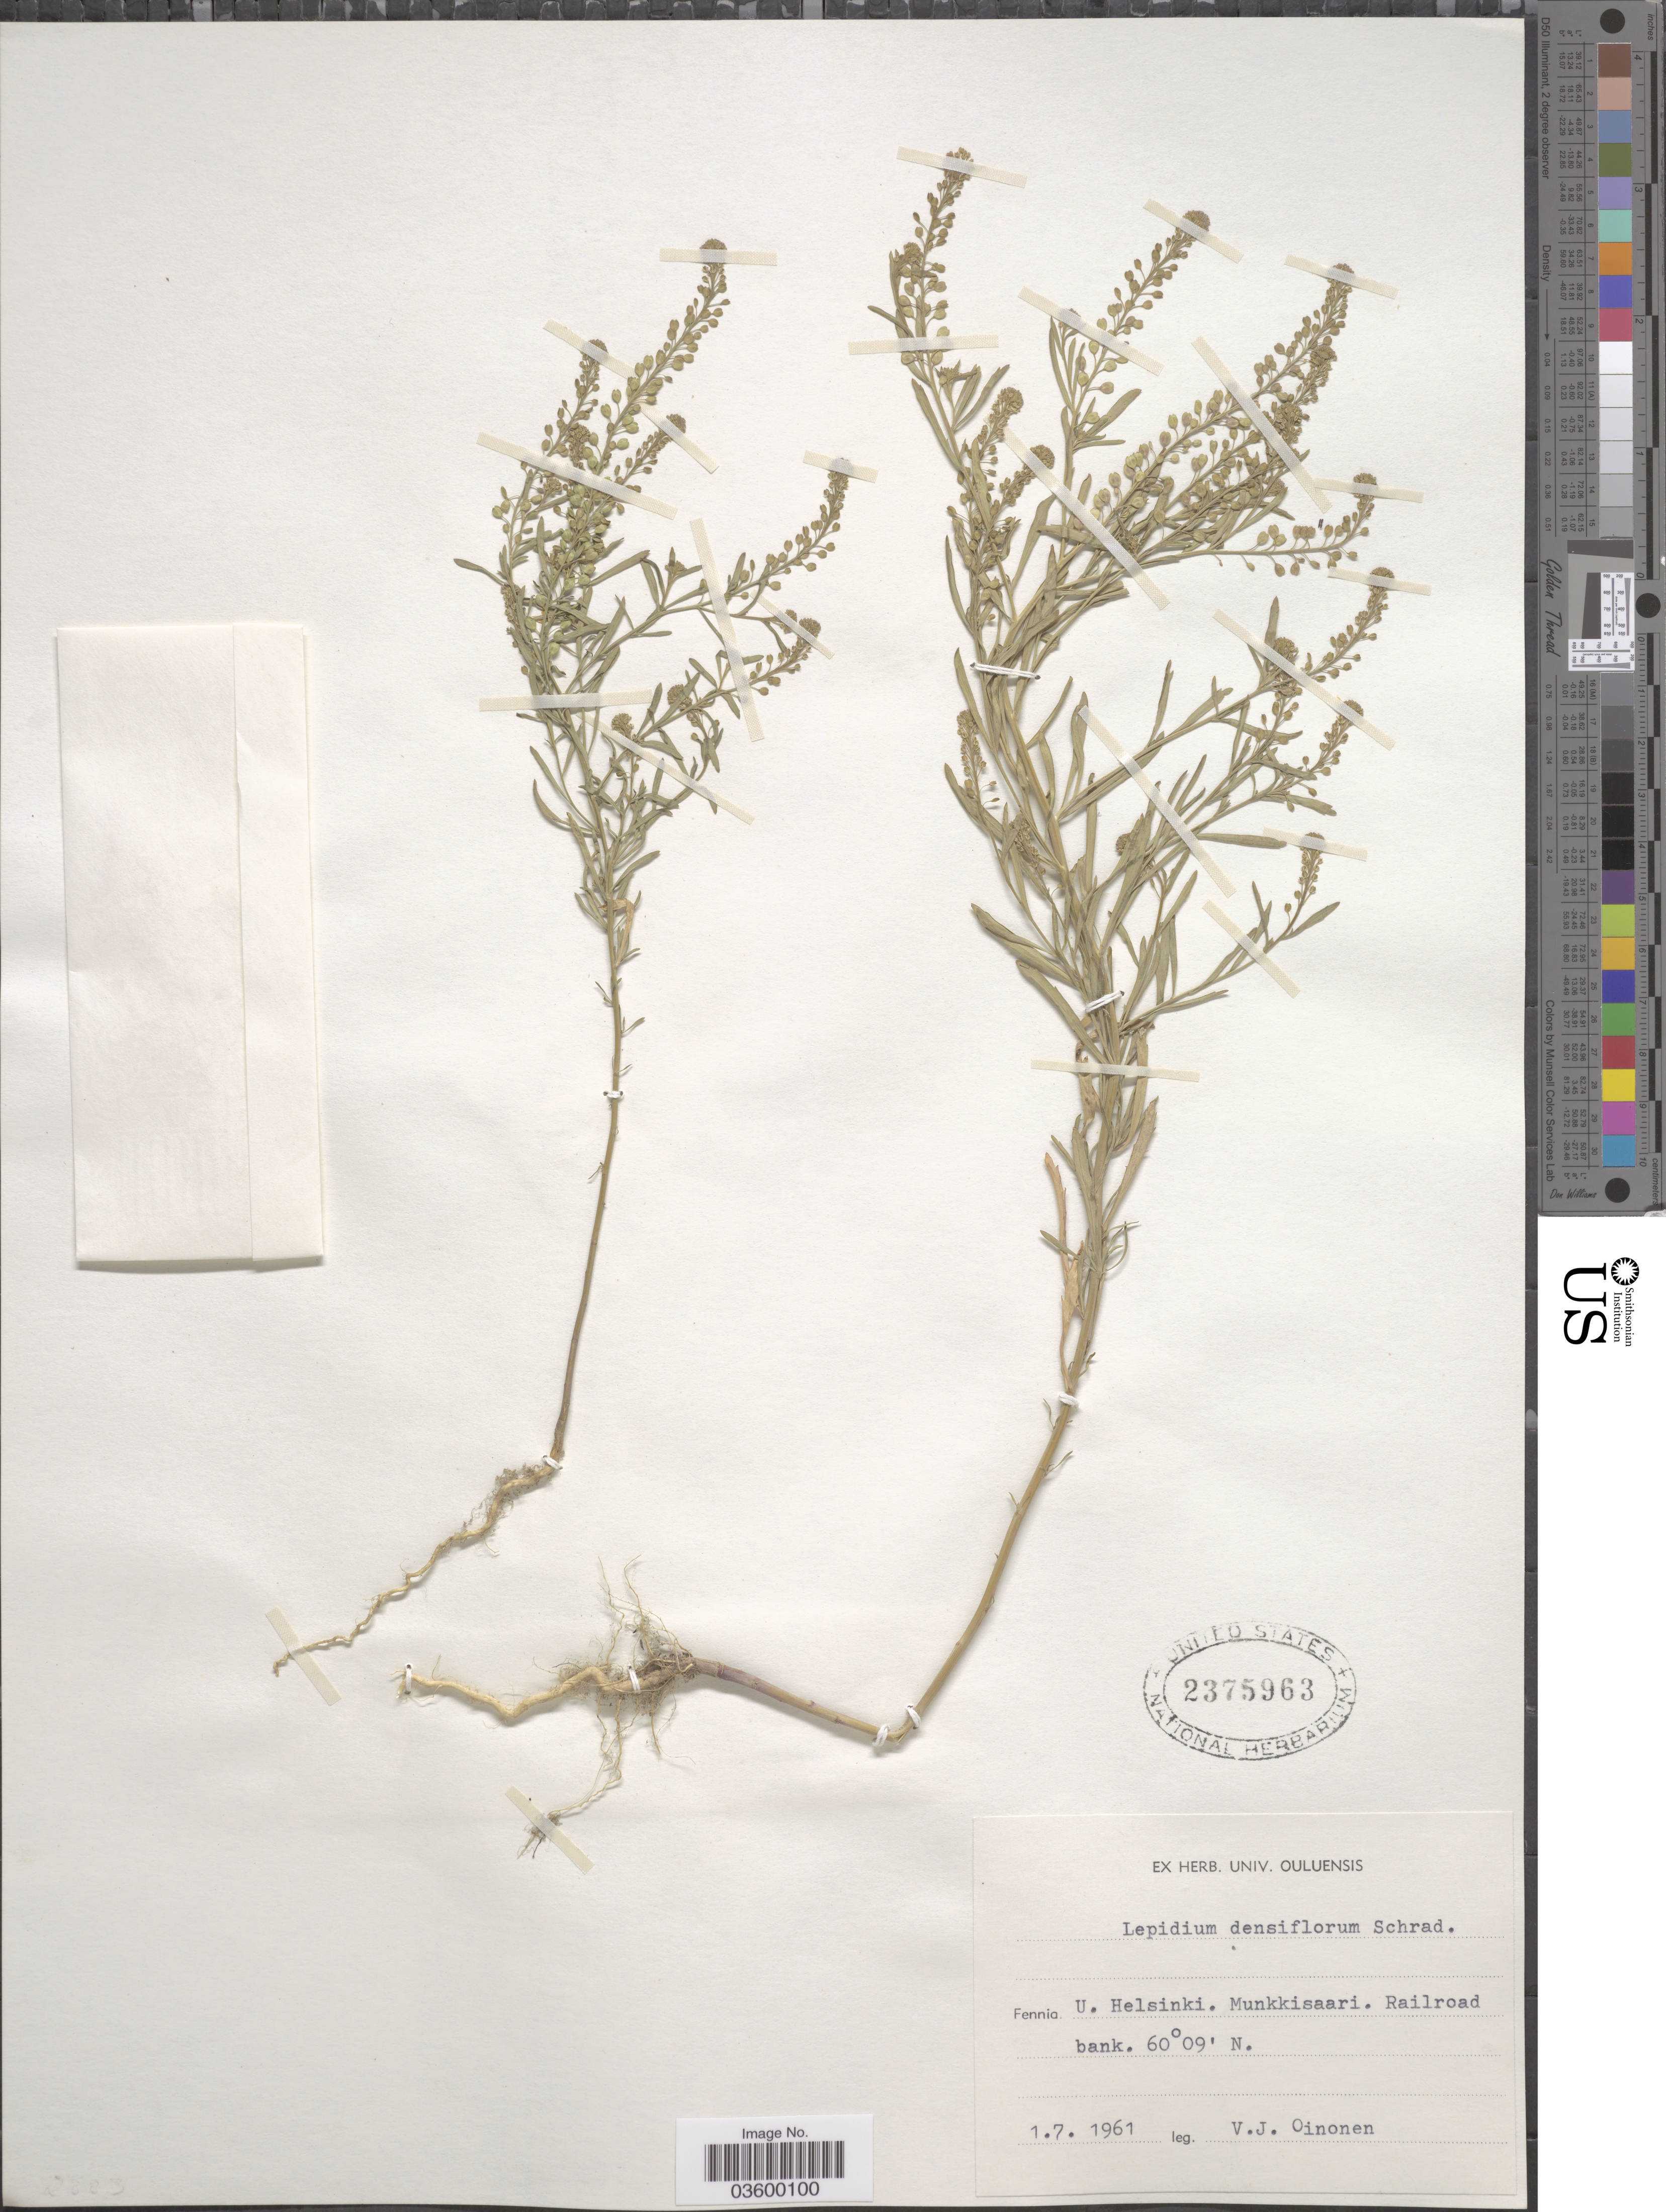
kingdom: Plantae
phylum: Tracheophyta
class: Magnoliopsida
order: Brassicales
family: Brassicaceae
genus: Lepidium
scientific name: Lepidium densiflorum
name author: Schrad.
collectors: V. Oinonen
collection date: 1961-07-01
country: Finland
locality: Fennia. U. Helsinki. Munkkisaari. Railroad bank.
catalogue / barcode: US 2375963